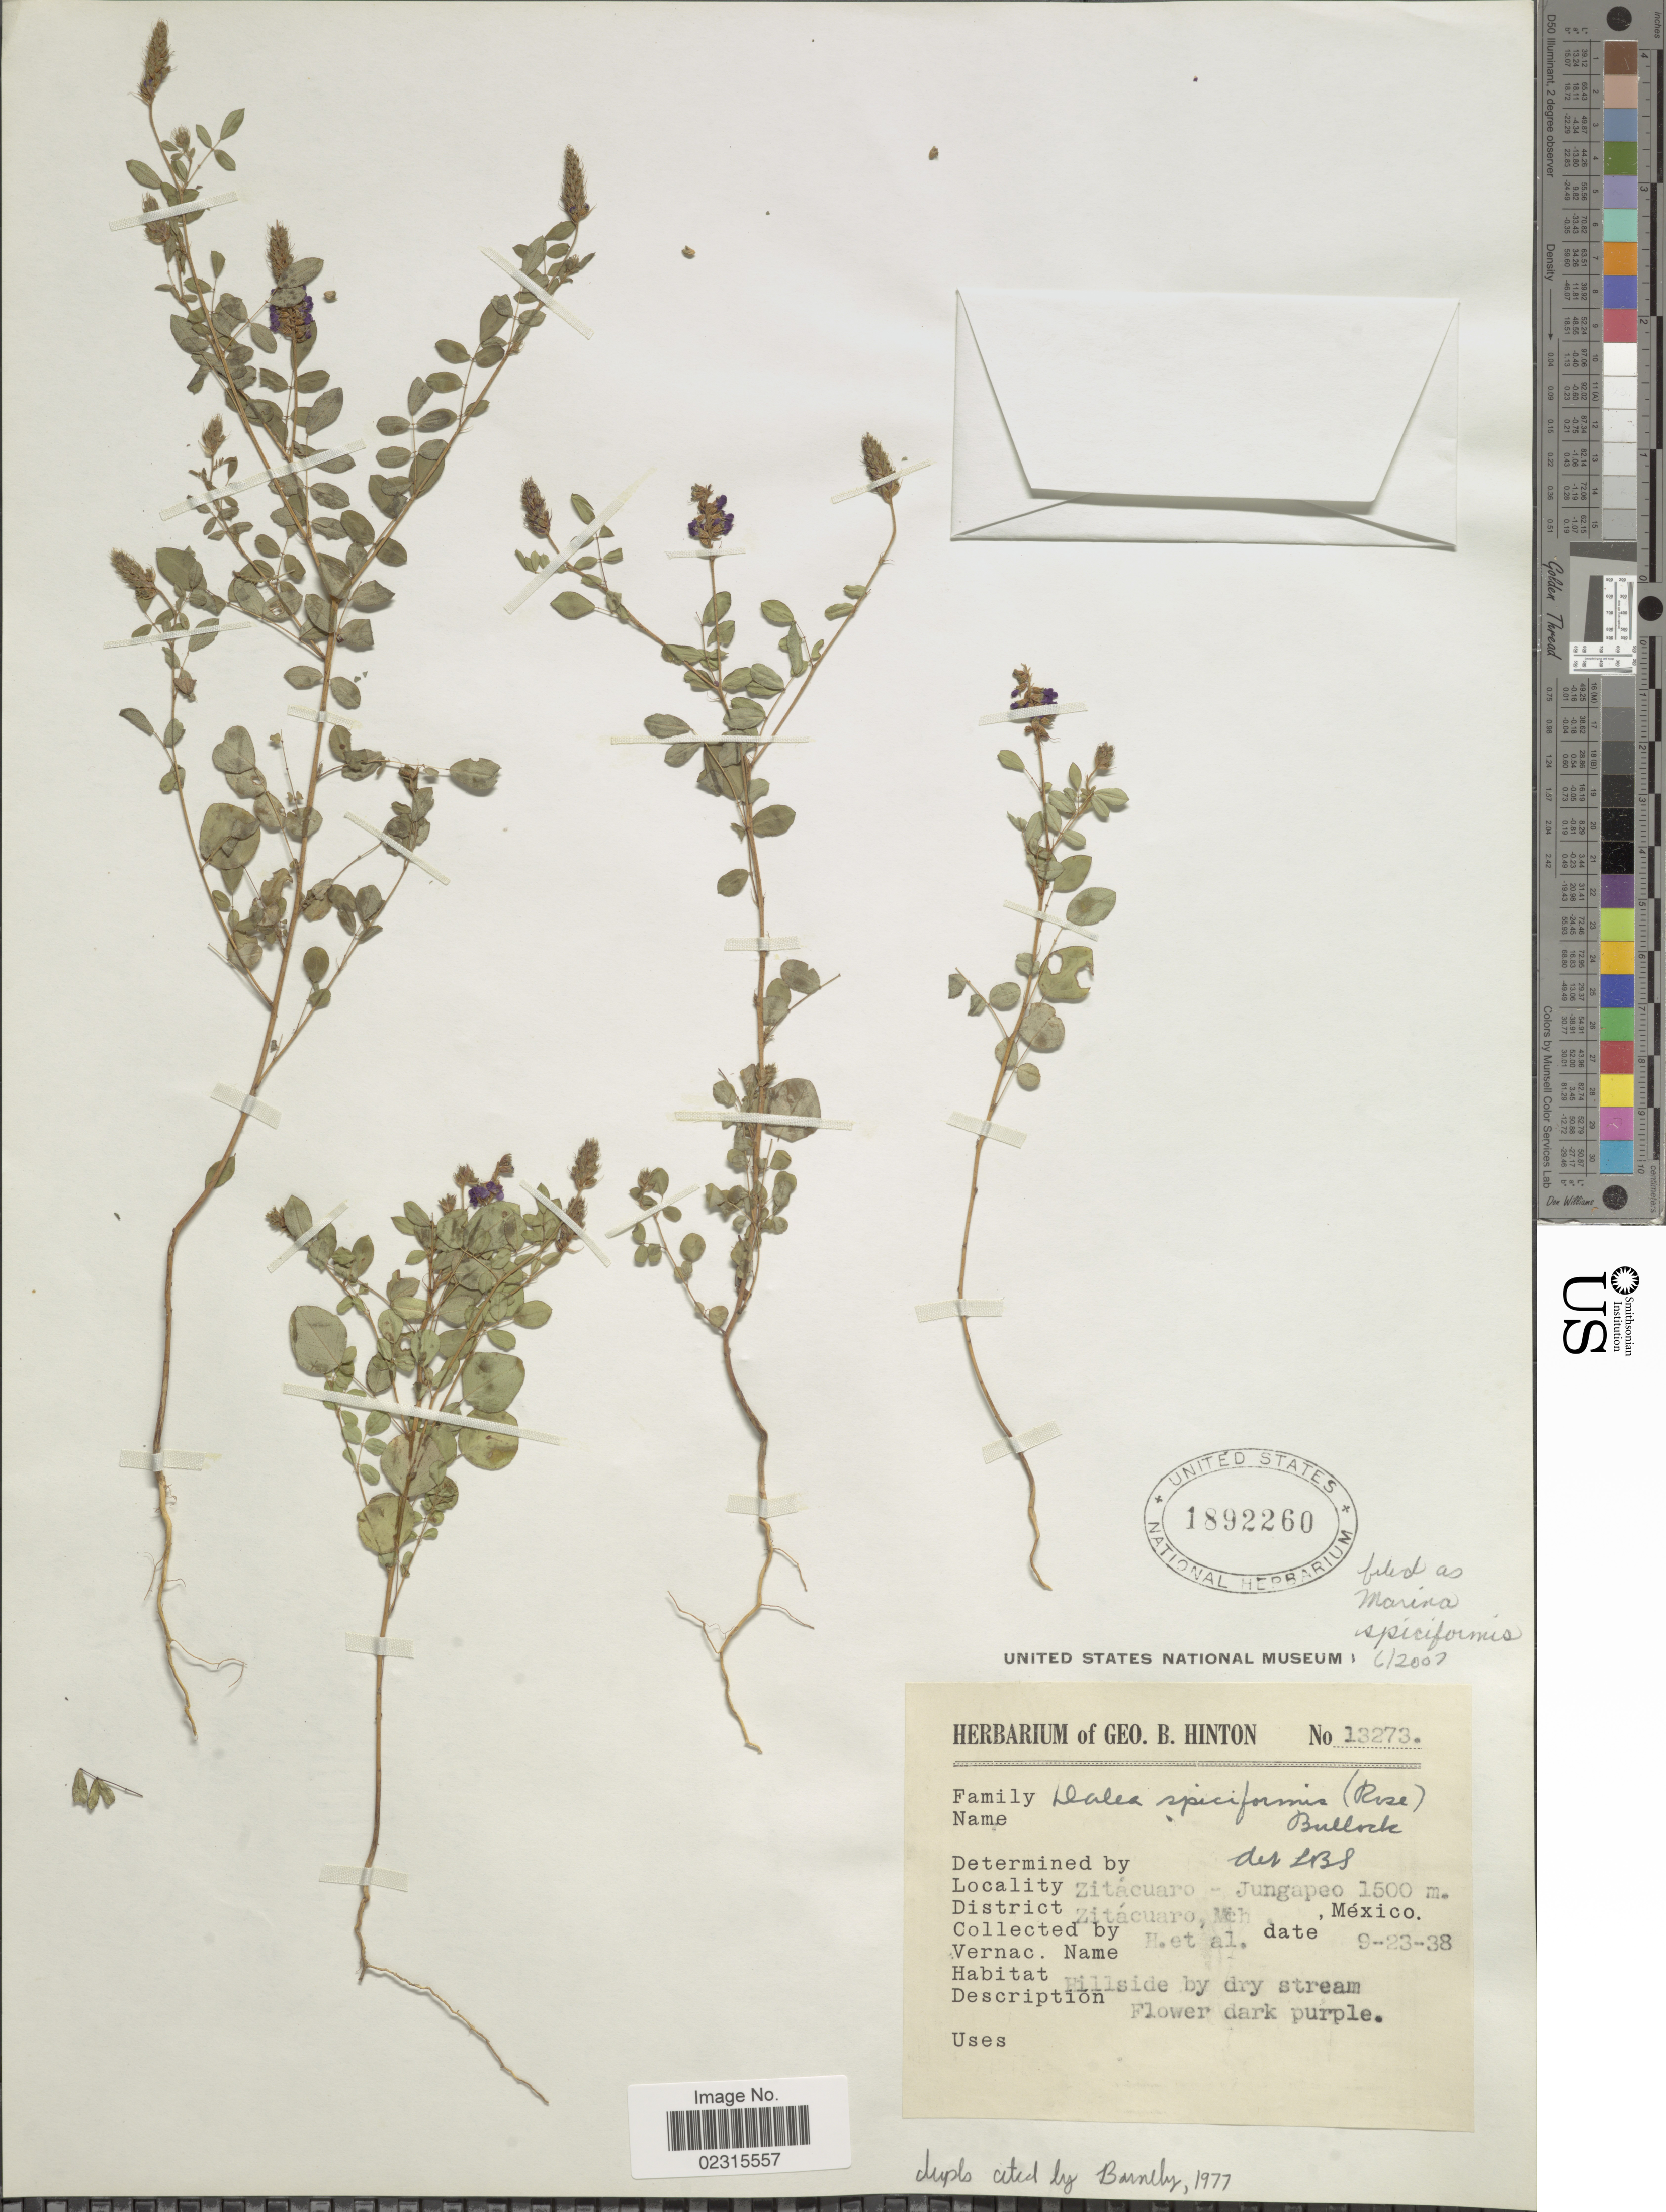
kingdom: Plantae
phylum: Tracheophyta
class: Magnoliopsida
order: Fabales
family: Fabaceae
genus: Marina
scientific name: Marina spiciformis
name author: (Rose) Barneby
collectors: G. B. Hinton & et al.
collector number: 13273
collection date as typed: Transcribed d/m/y: 23/9/38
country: Mexico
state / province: Michoacán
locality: Zitacuaro, Jungapeo, District Zitacuaro, Mexico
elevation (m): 1500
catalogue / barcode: US 1892260